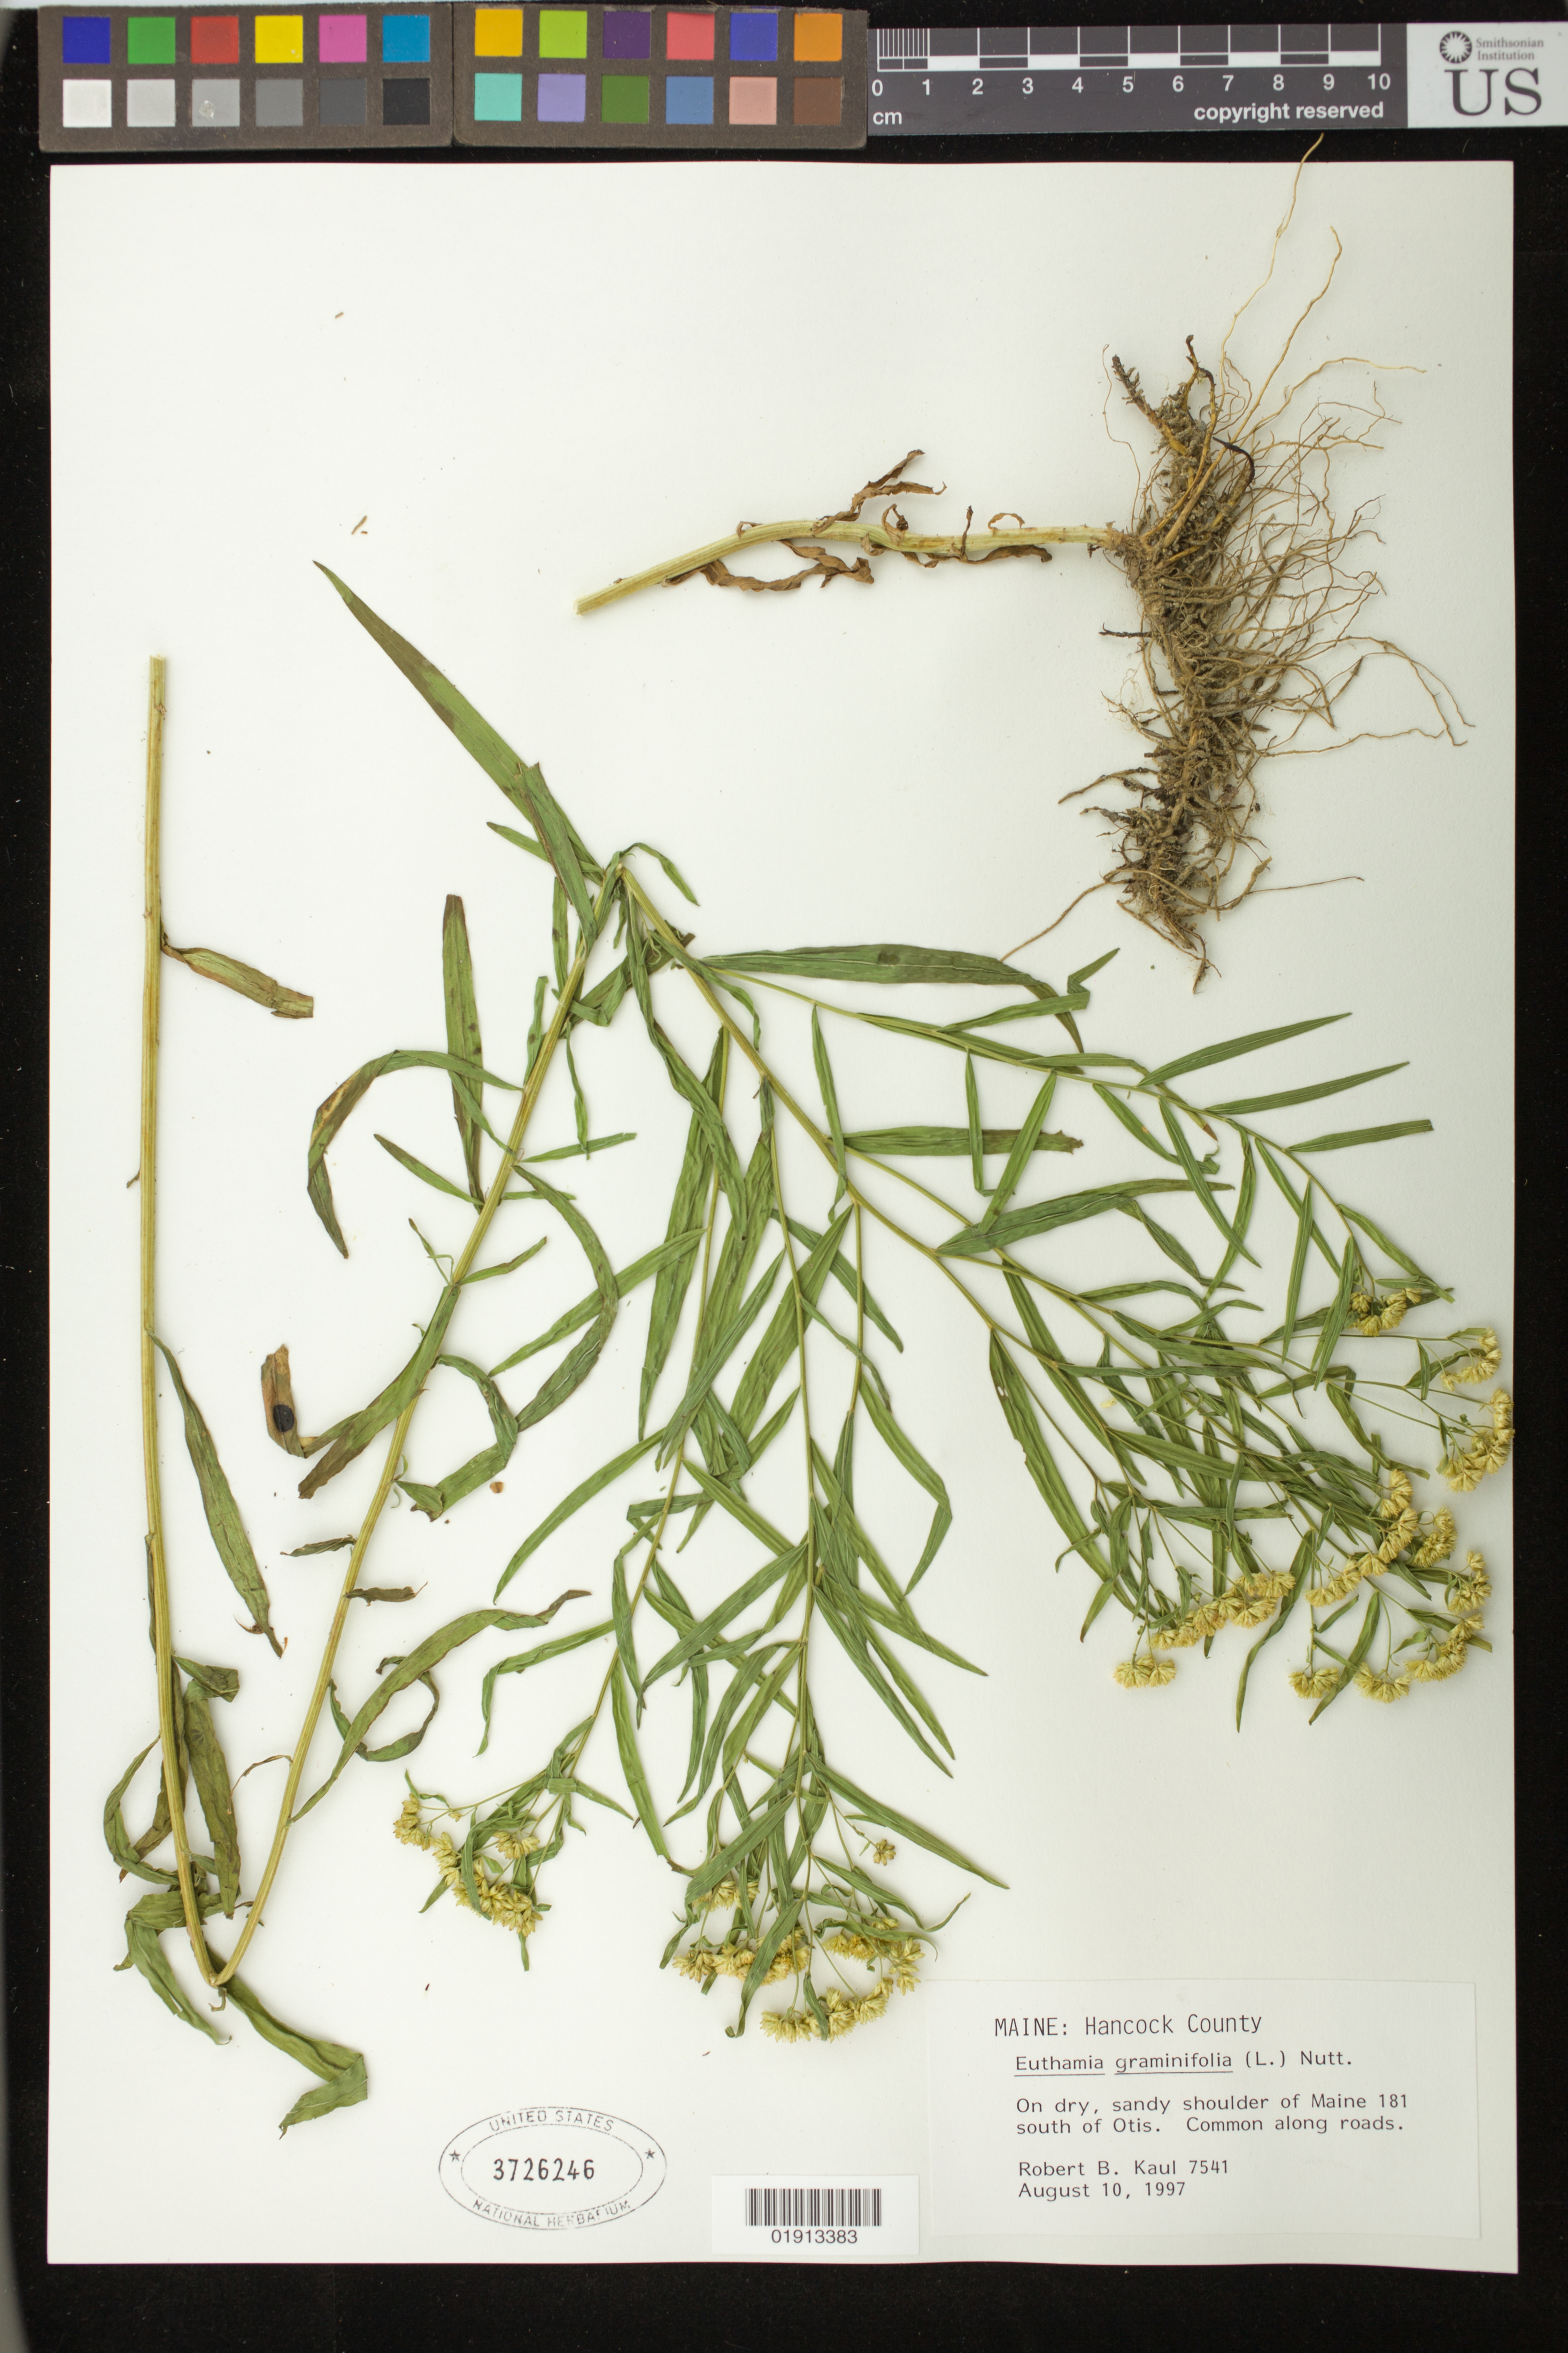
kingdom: Plantae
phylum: Tracheophyta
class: Magnoliopsida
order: Asterales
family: Asteraceae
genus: Euthamia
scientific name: Euthamia graminifolia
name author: (L.) Nutt.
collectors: R. Kaul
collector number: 7541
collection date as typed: August 10, 1997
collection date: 1997-08-10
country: United States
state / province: Maine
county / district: Hancock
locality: Shoulder of Maine 181 south of Otis.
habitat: On dry, sandy shoulder. Common along roads.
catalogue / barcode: US 3726246